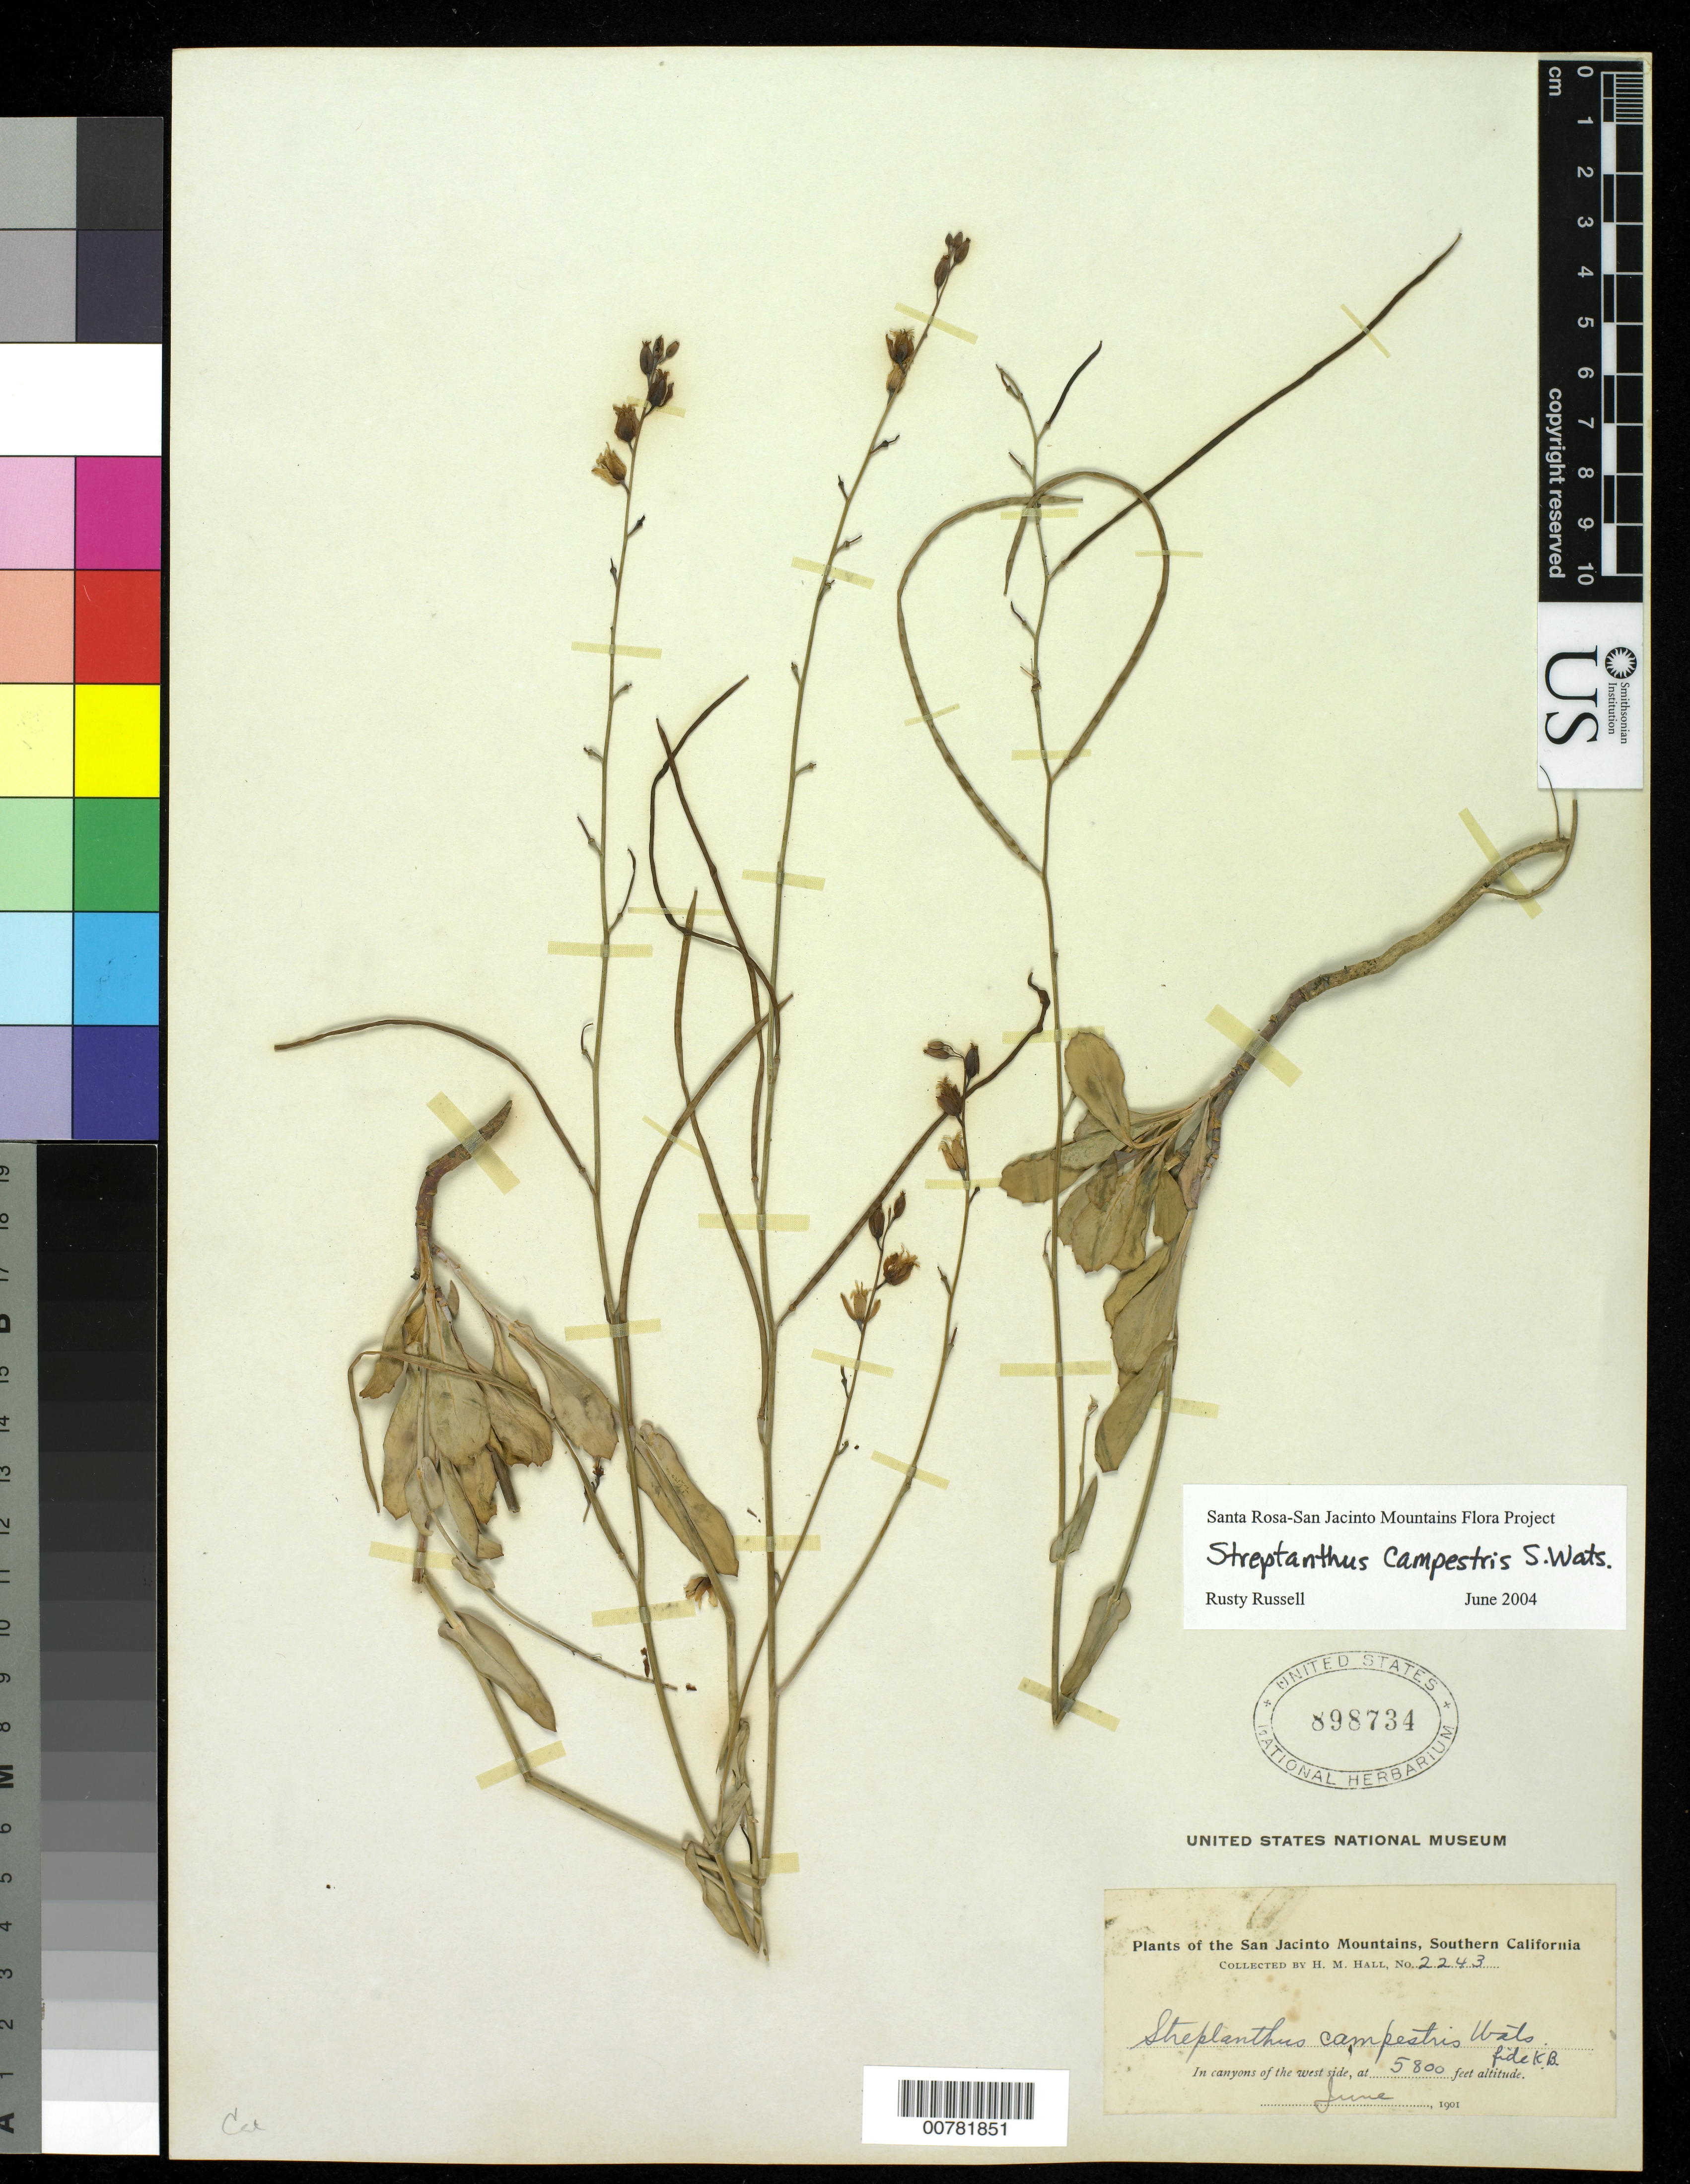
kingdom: Plantae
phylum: Tracheophyta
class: Magnoliopsida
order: Brassicales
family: Brassicaceae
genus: Streptanthus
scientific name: Streptanthus campestris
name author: S. Watson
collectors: H. M. Hall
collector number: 2243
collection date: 1901-06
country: United States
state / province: California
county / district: Riverside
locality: The San Jacinto Mountains, Southern California. In canyons of the west side.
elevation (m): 1768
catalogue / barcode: US 898734